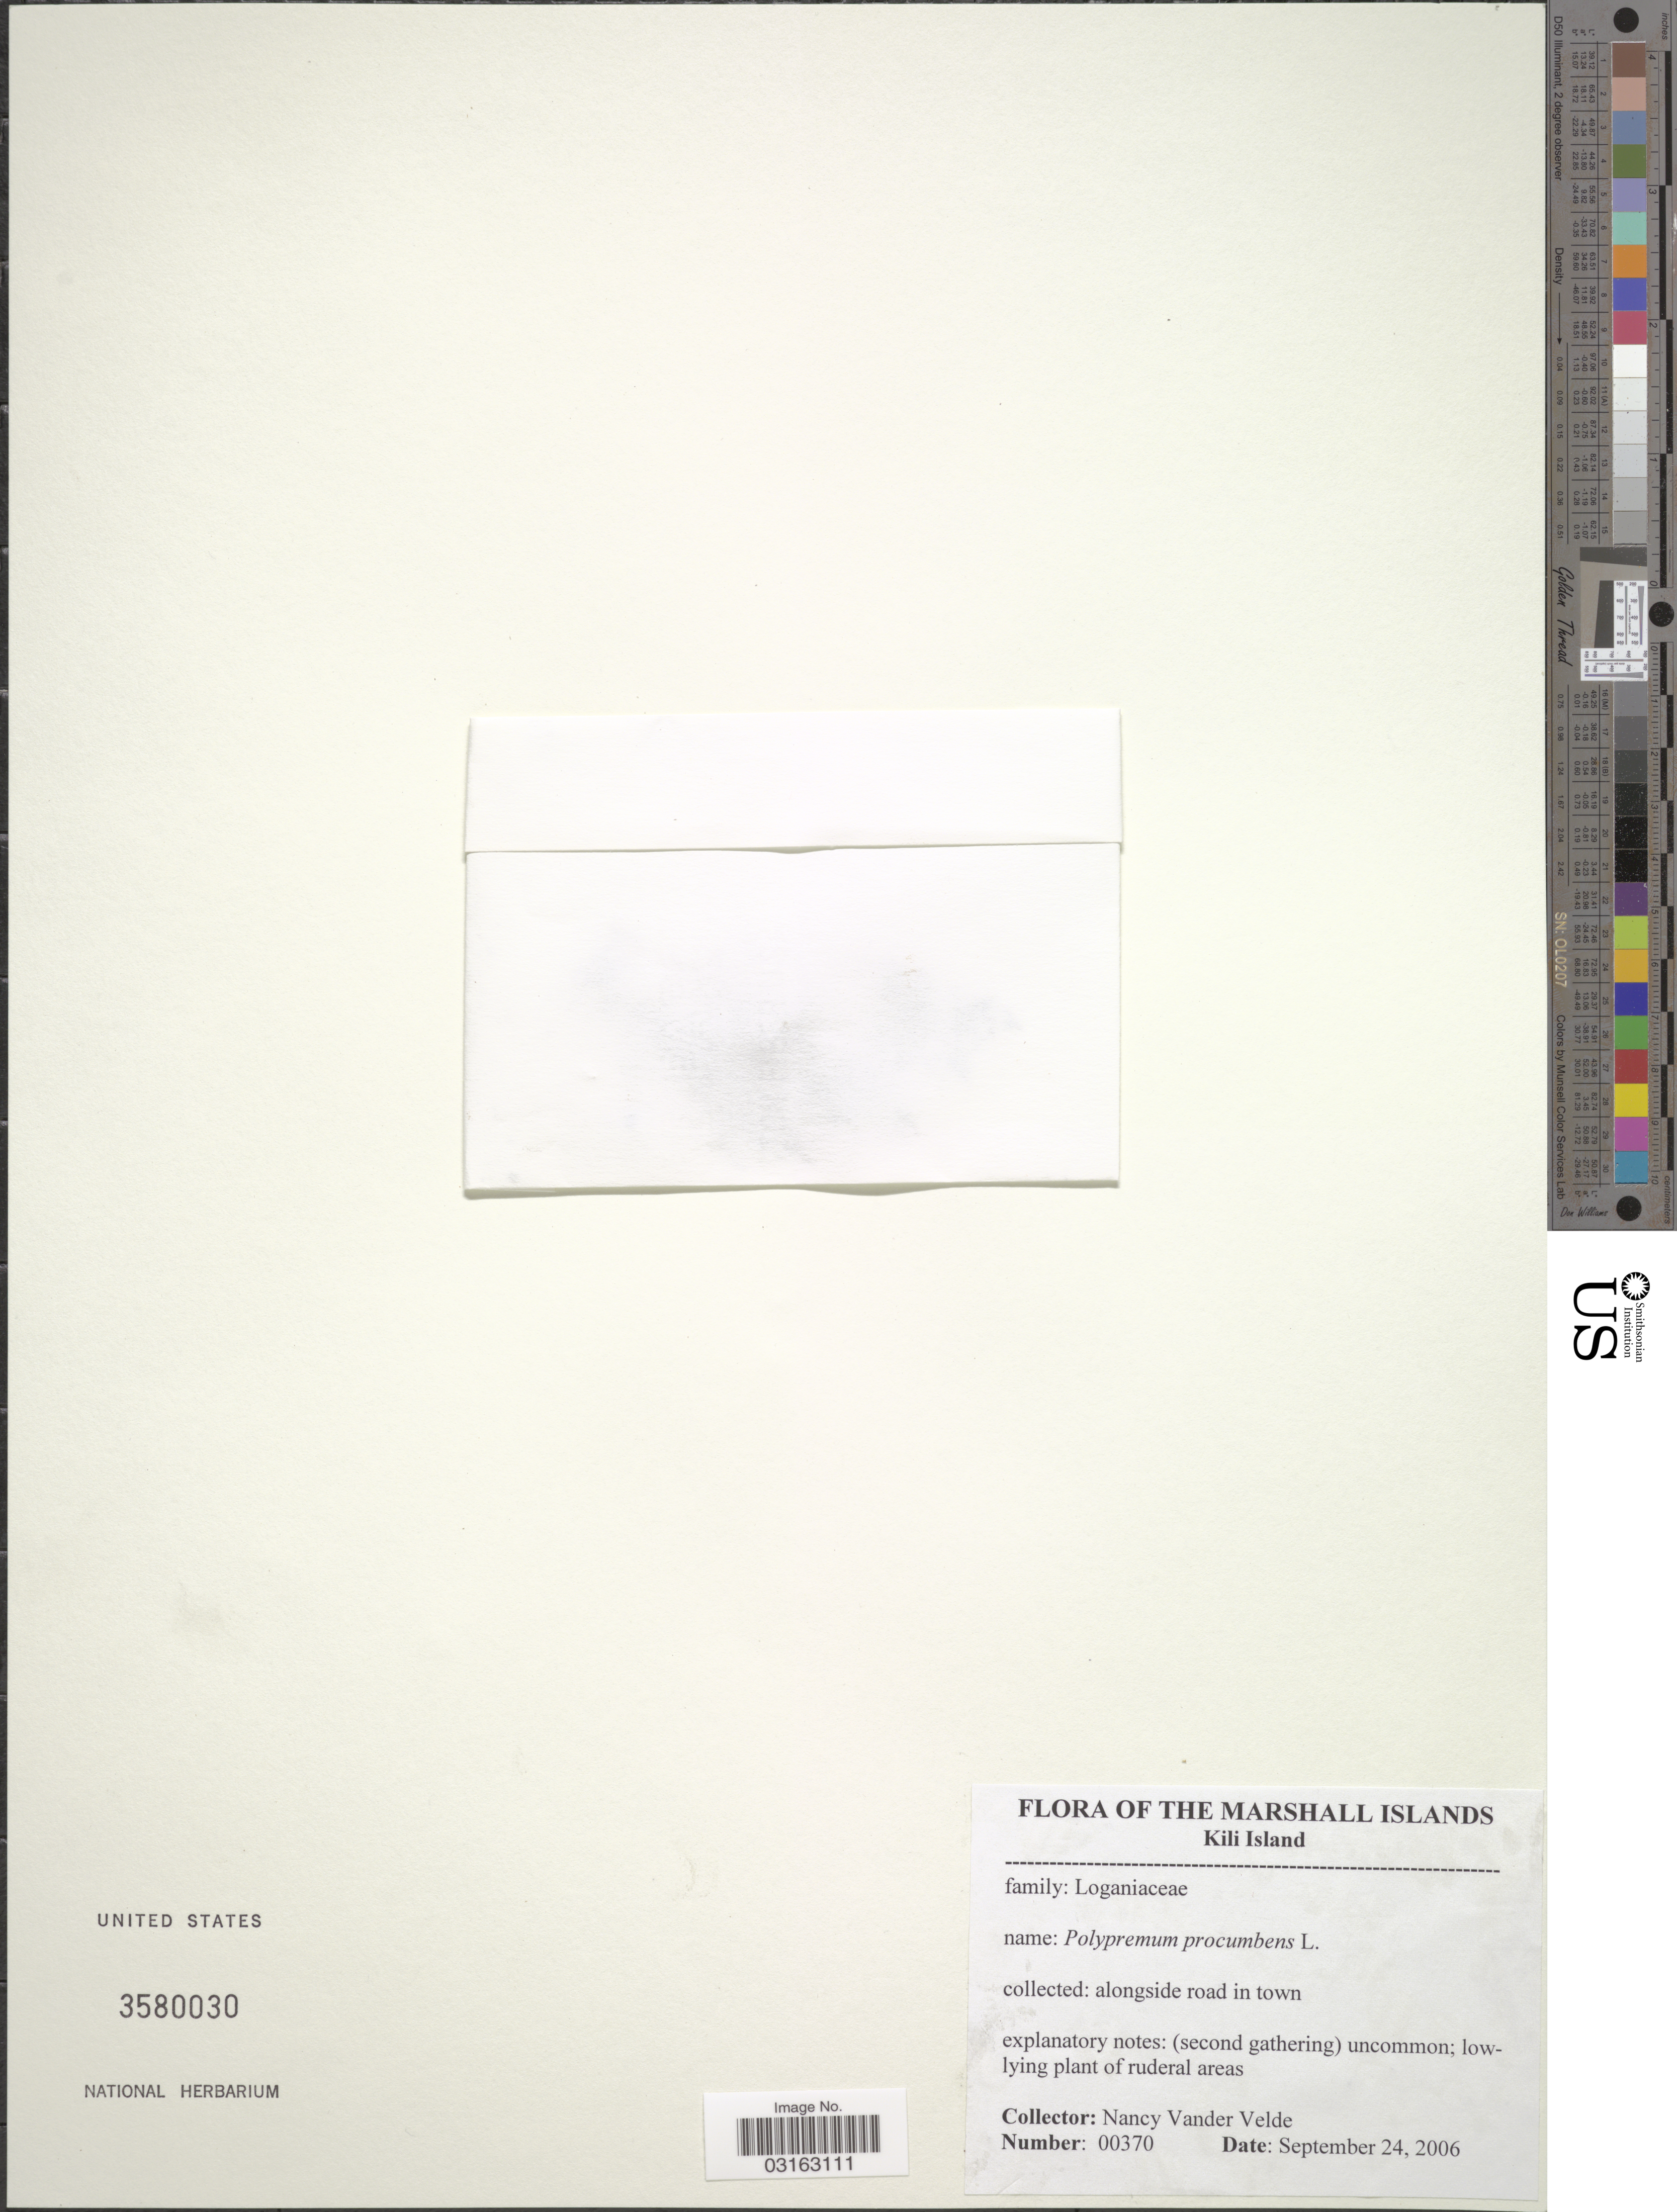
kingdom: Plantae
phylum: Tracheophyta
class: Magnoliopsida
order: Lamiales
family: Tetrachondraceae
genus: Polypremum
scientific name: Polypremum procumbens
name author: L.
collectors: N. Vander Velde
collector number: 00370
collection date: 2006-09-24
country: Marshall Islands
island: Kili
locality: Kili Island. Alongside road in town.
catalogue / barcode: US 3580030